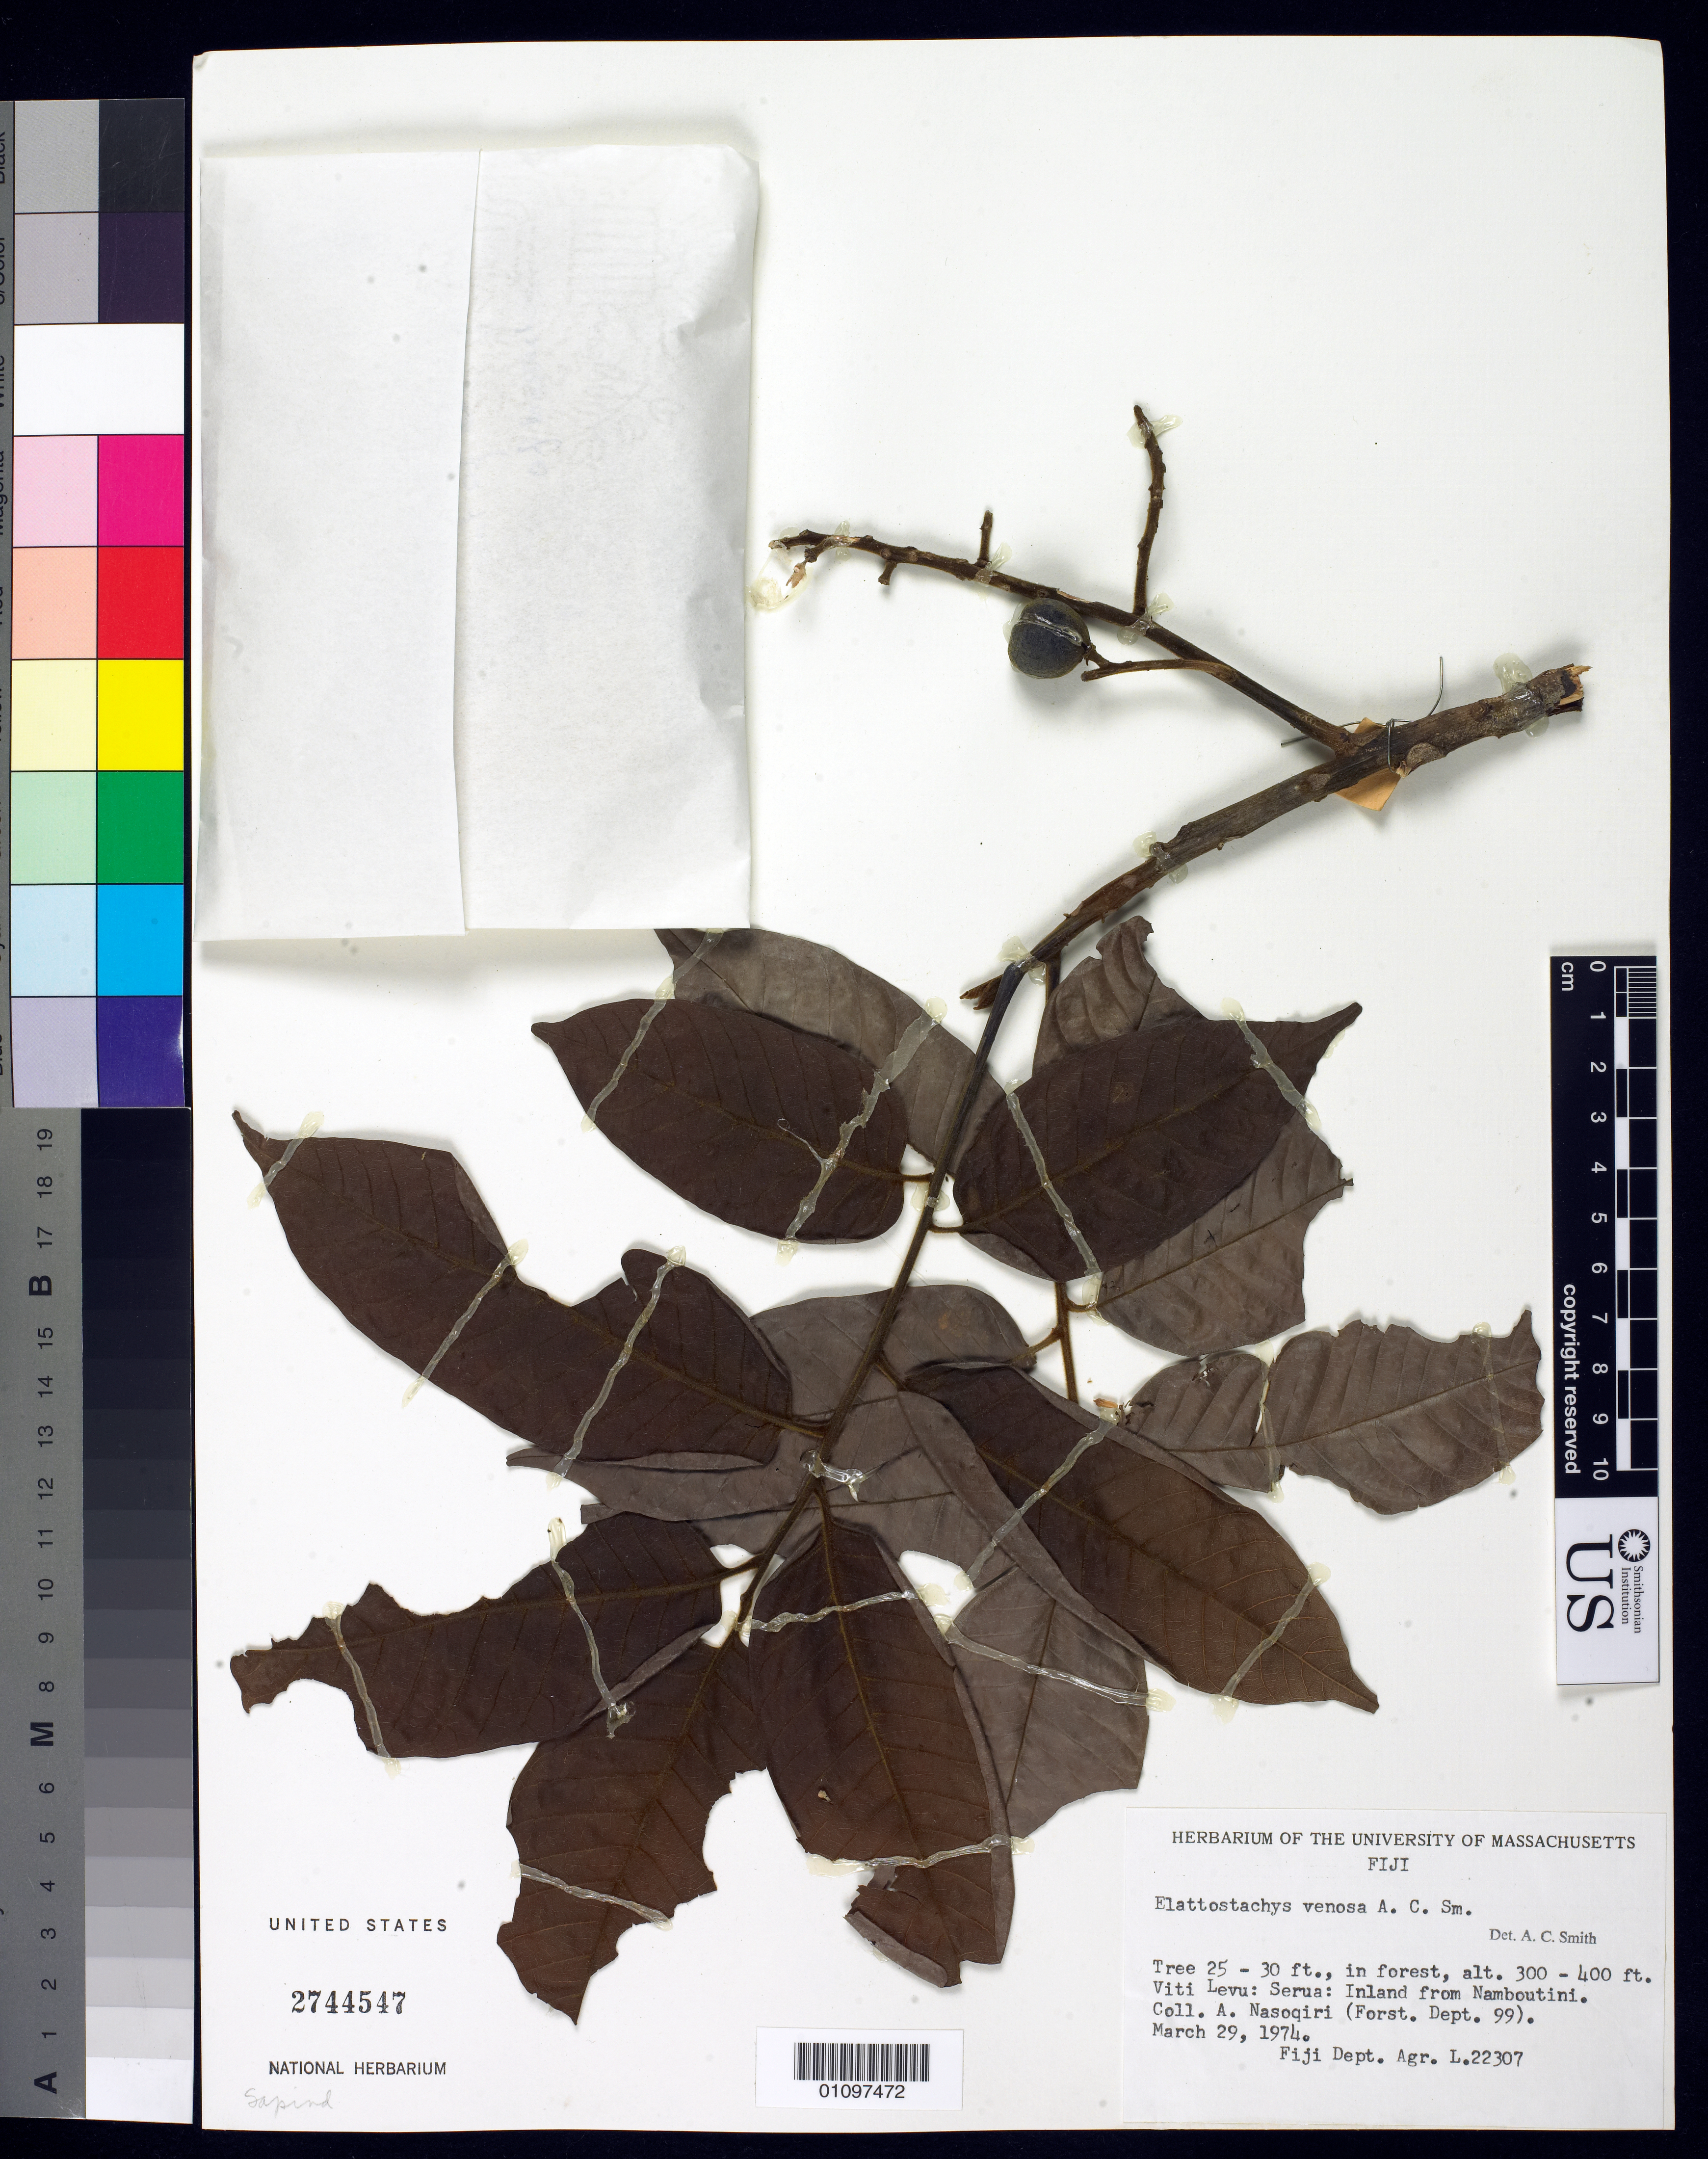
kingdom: Plantae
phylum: Tracheophyta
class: Magnoliopsida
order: Sapindales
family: Sapindaceae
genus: Elattostachys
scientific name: Elattostachys venosus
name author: A.C. Sm.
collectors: A. Nasoqiri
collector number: L22307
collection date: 1974-03-29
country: Fiji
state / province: Serua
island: Viti Levu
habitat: in forest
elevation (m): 91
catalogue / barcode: US 2744547